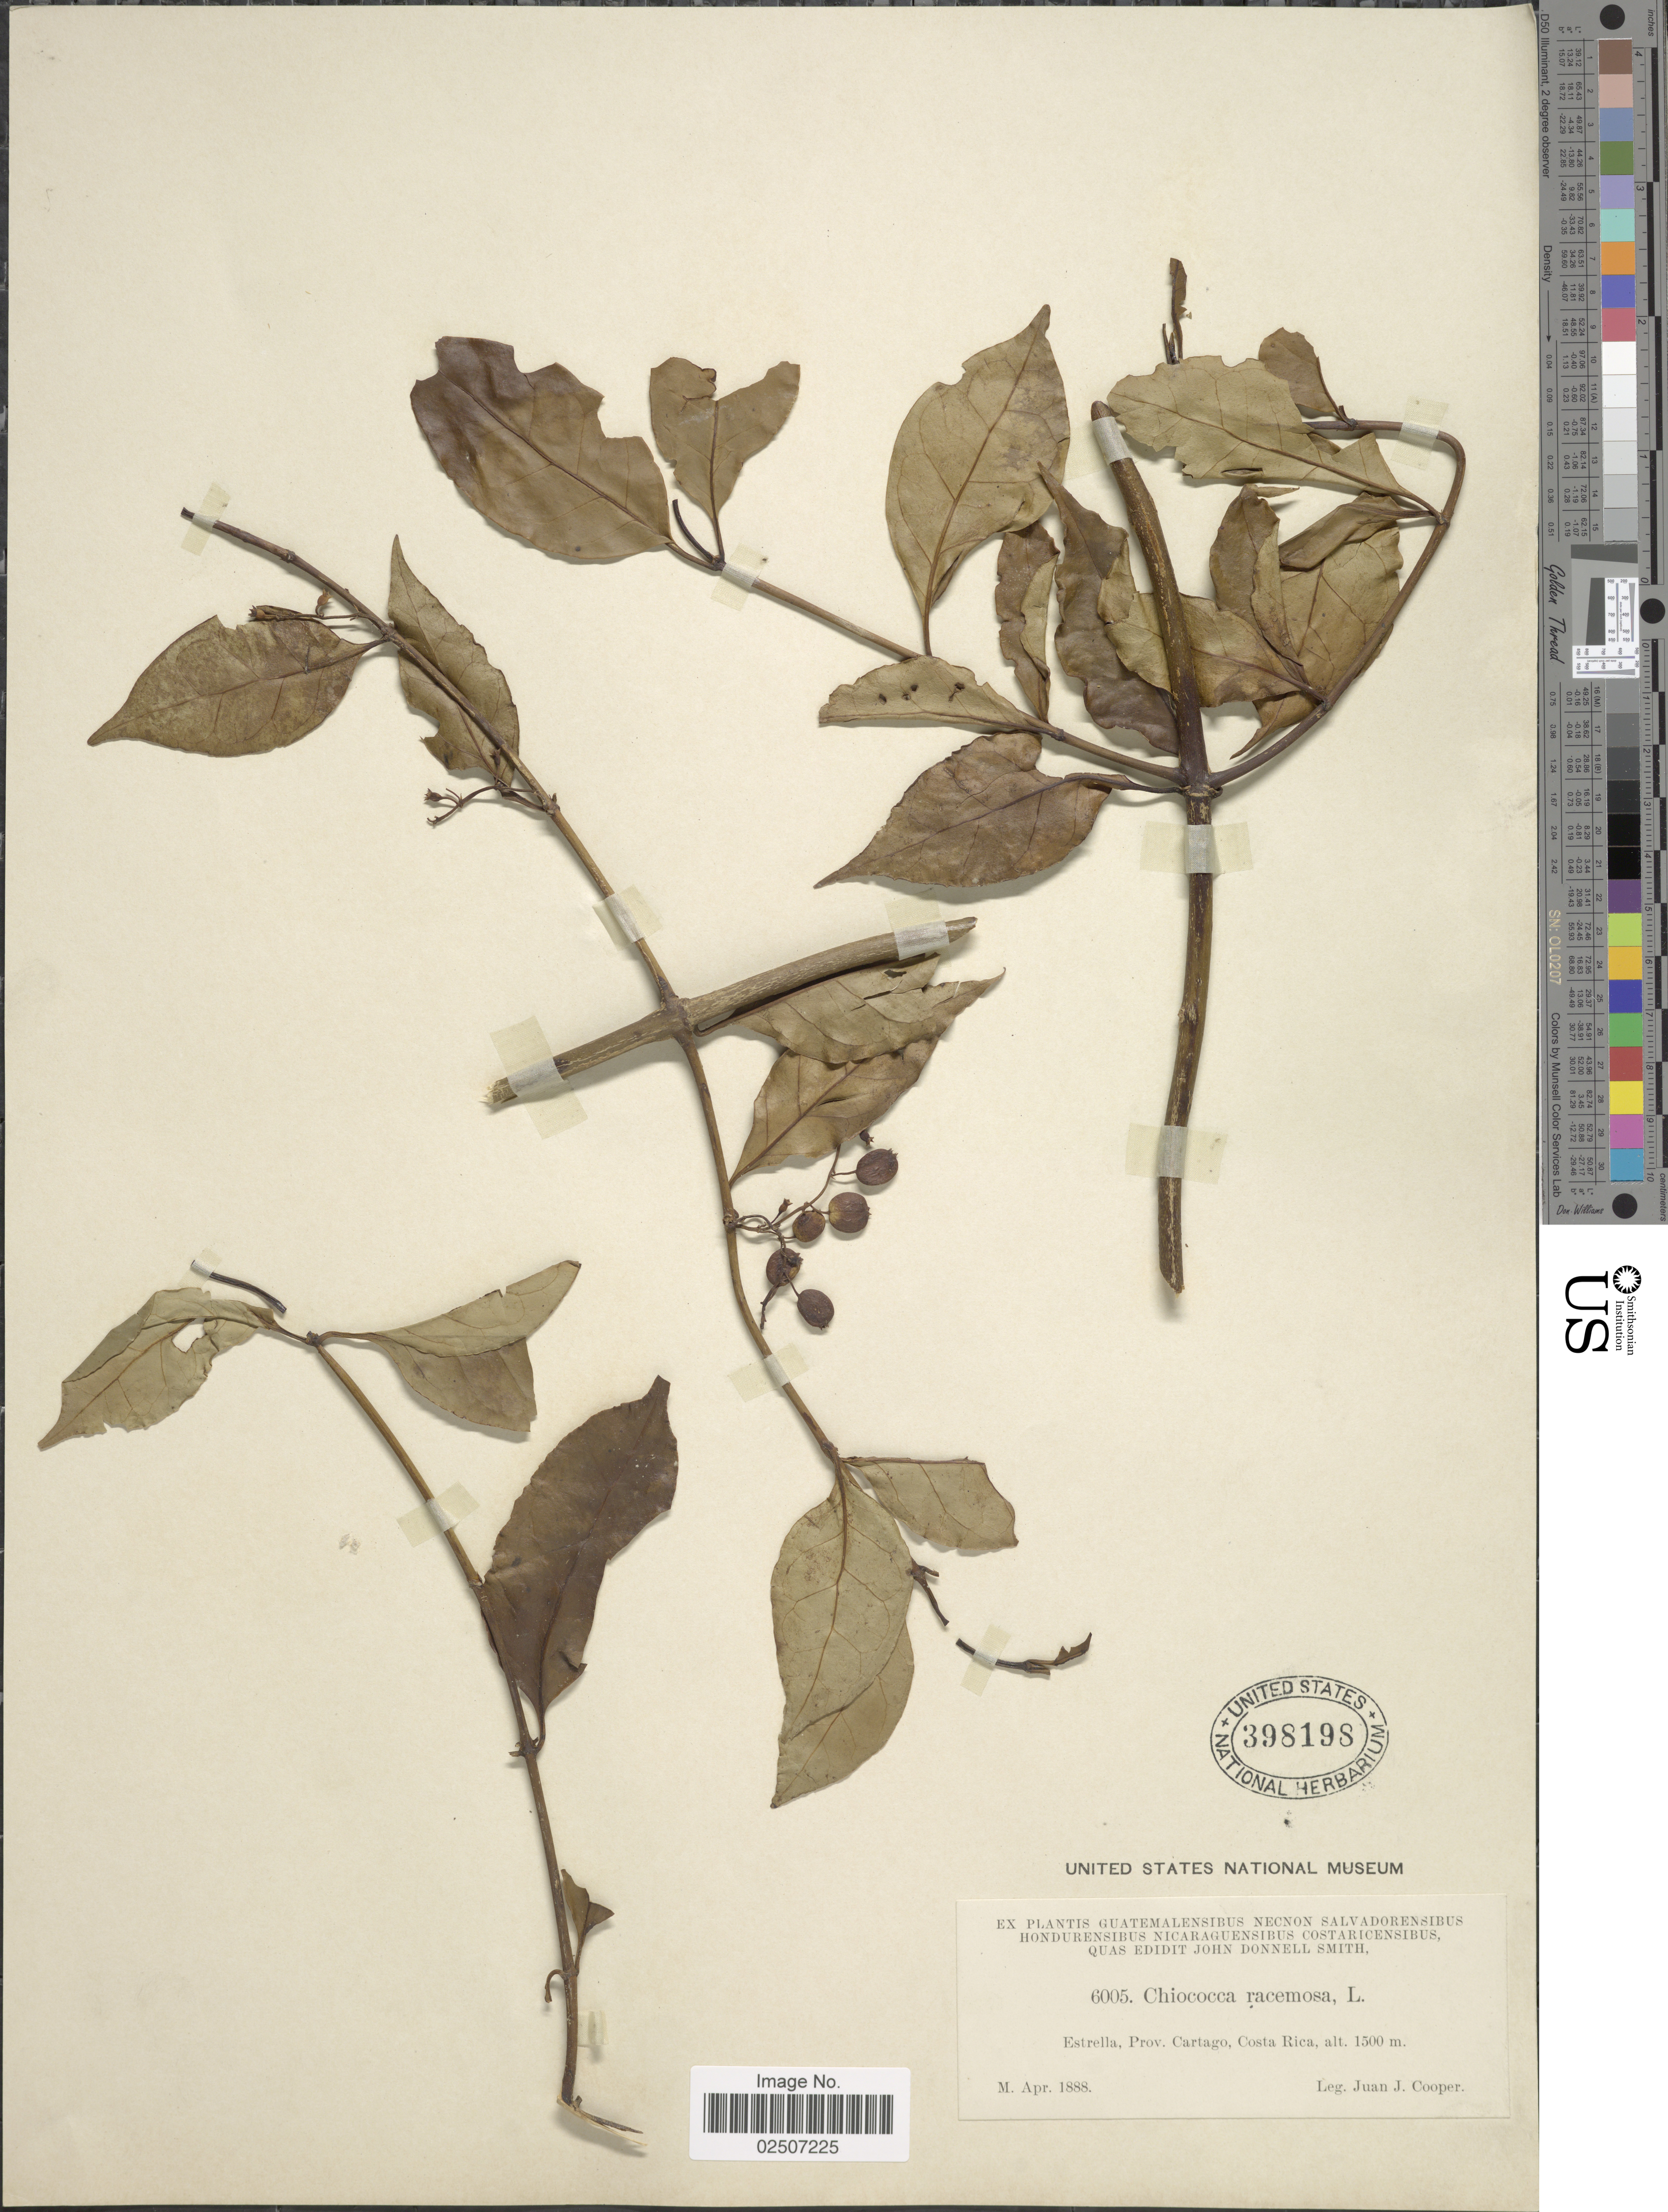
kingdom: Plantae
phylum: Tracheophyta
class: Magnoliopsida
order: Gentianales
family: Rubiaceae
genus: Chiococca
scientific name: Chiococca racemosa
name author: Jacq.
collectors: J. J. Cooper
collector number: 6005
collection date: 1888-04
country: Costa Rica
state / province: Cartago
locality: Estrella, Prov. Cartago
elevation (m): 1500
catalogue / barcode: US 398198